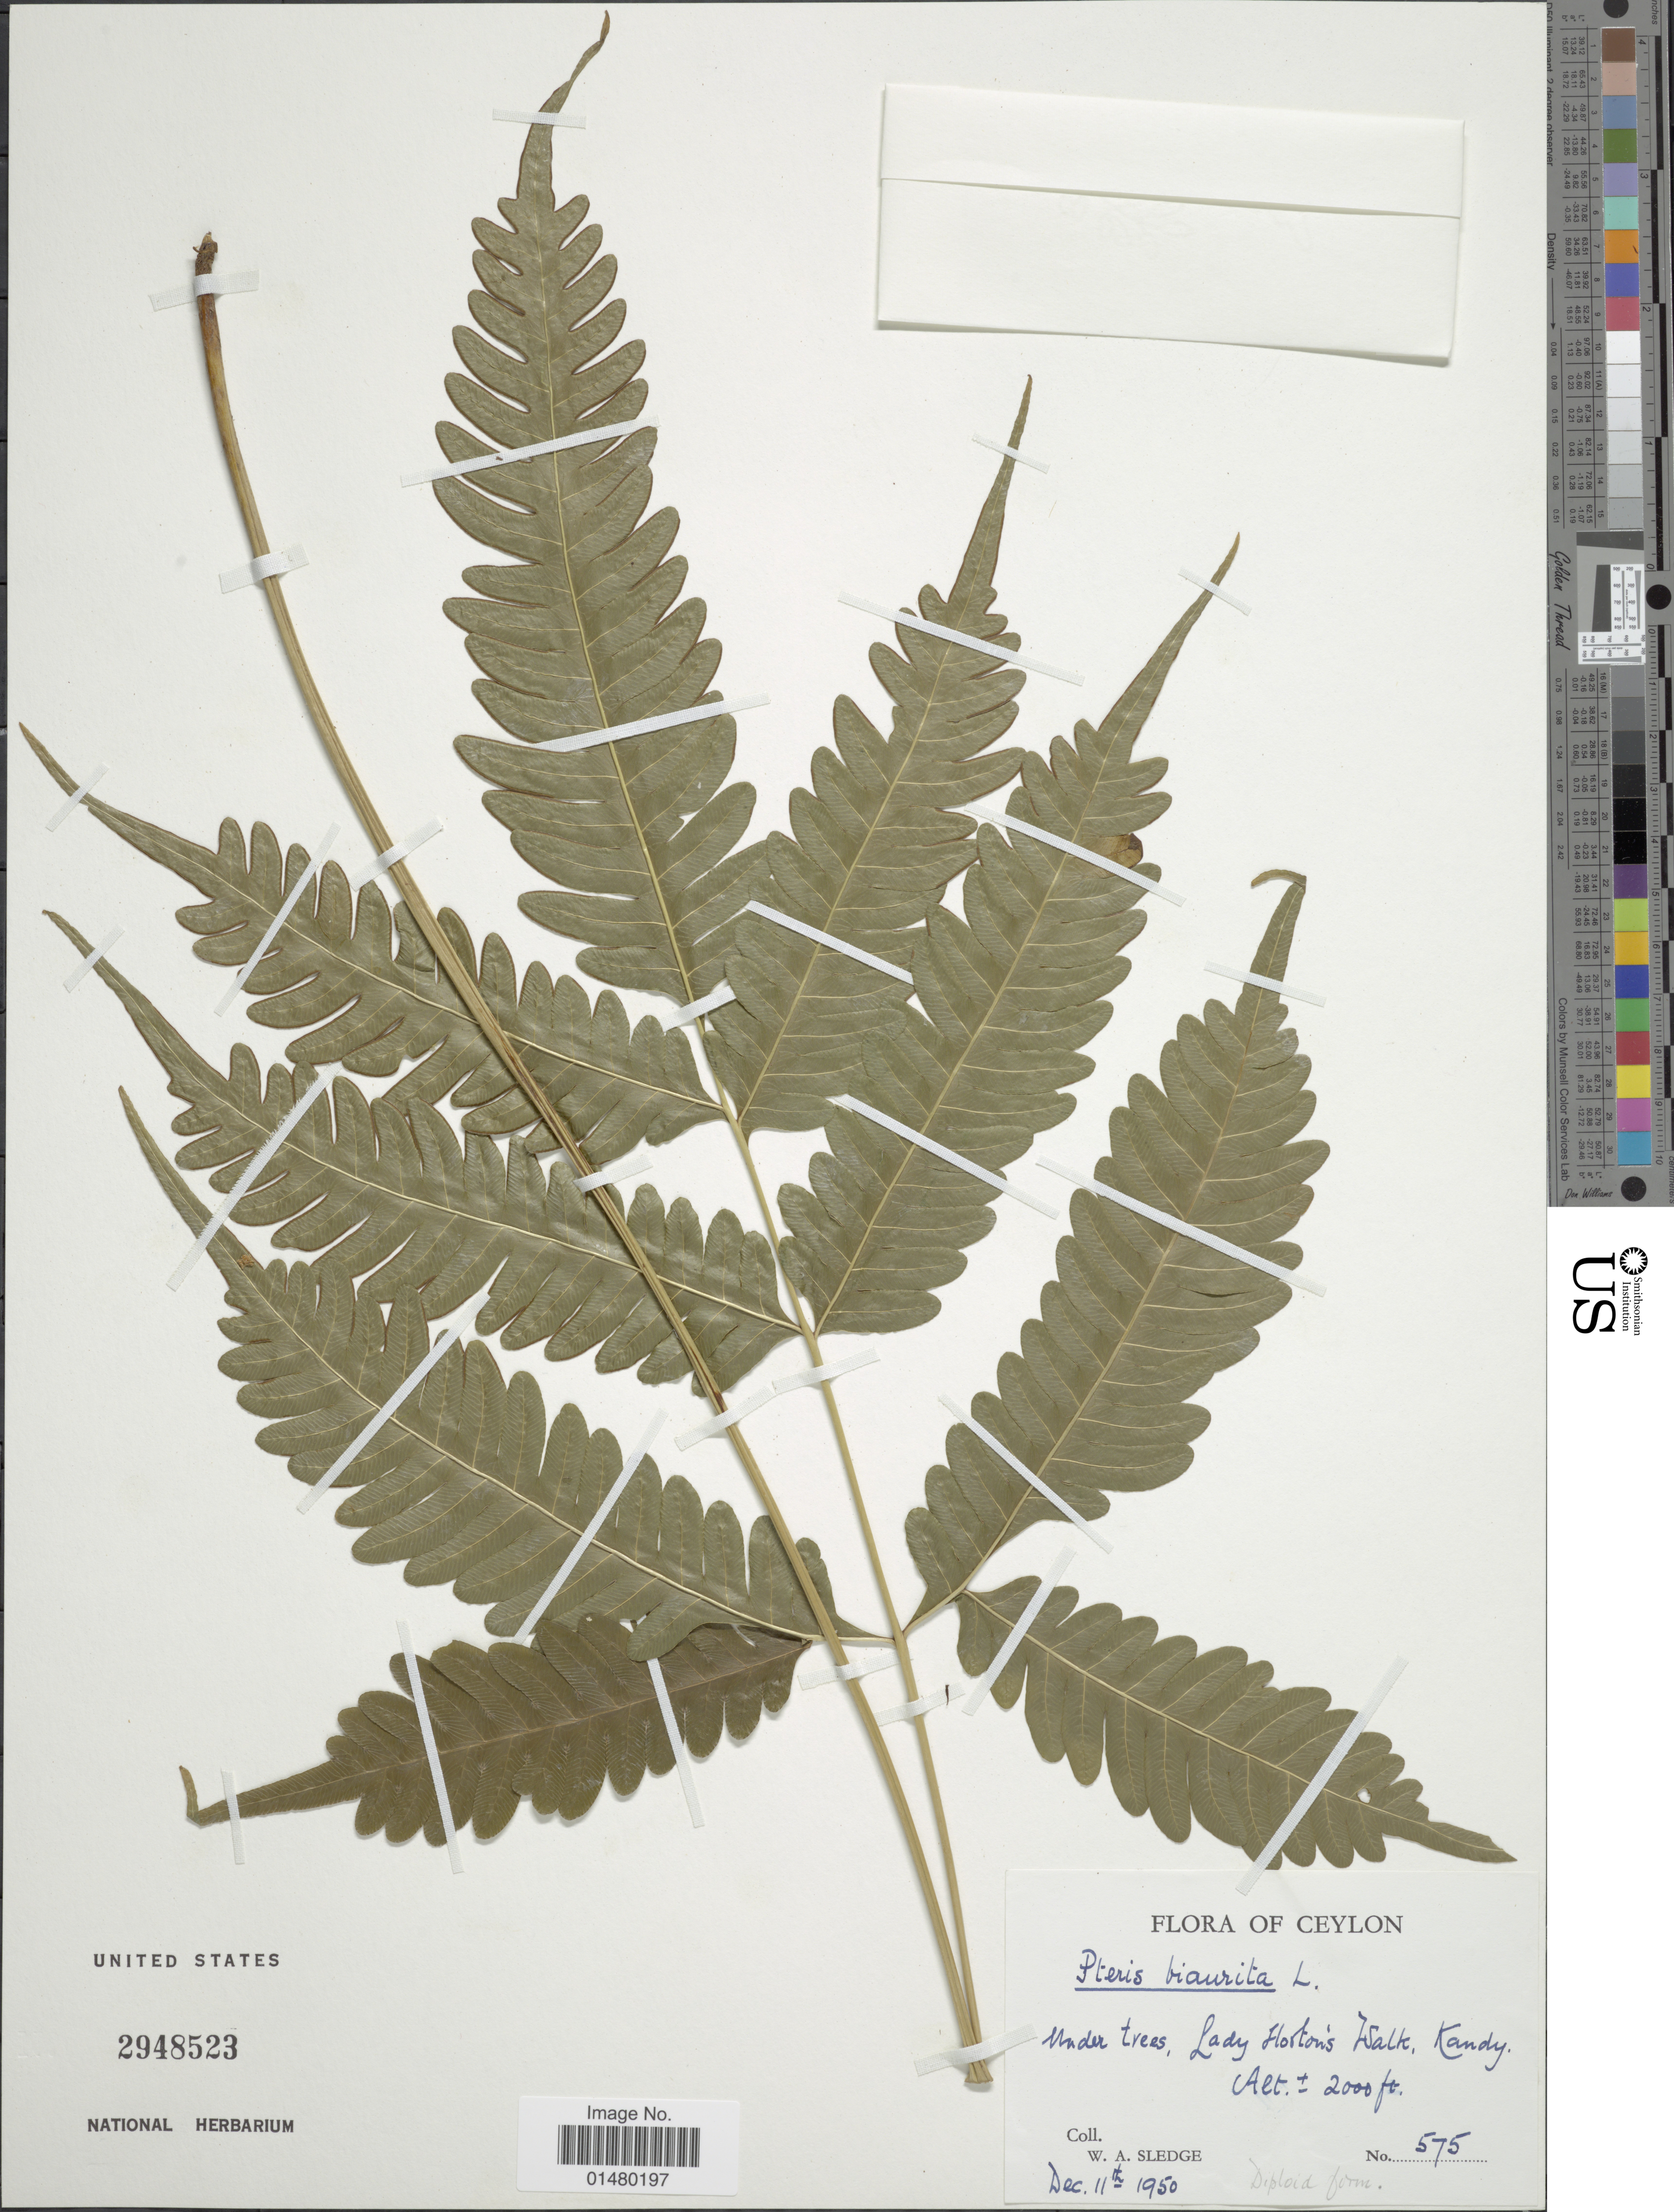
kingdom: Plantae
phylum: Tracheophyta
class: Polypodiopsida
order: Polypodiales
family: Pteridaceae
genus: Pteris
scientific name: Pteris biaurita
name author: L.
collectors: W. A. Sledge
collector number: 575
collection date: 1950-12-11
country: Sri Lanka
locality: Ceylon, Under trees, Lady Hortons Walk, Kandy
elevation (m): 610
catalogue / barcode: US 2948523